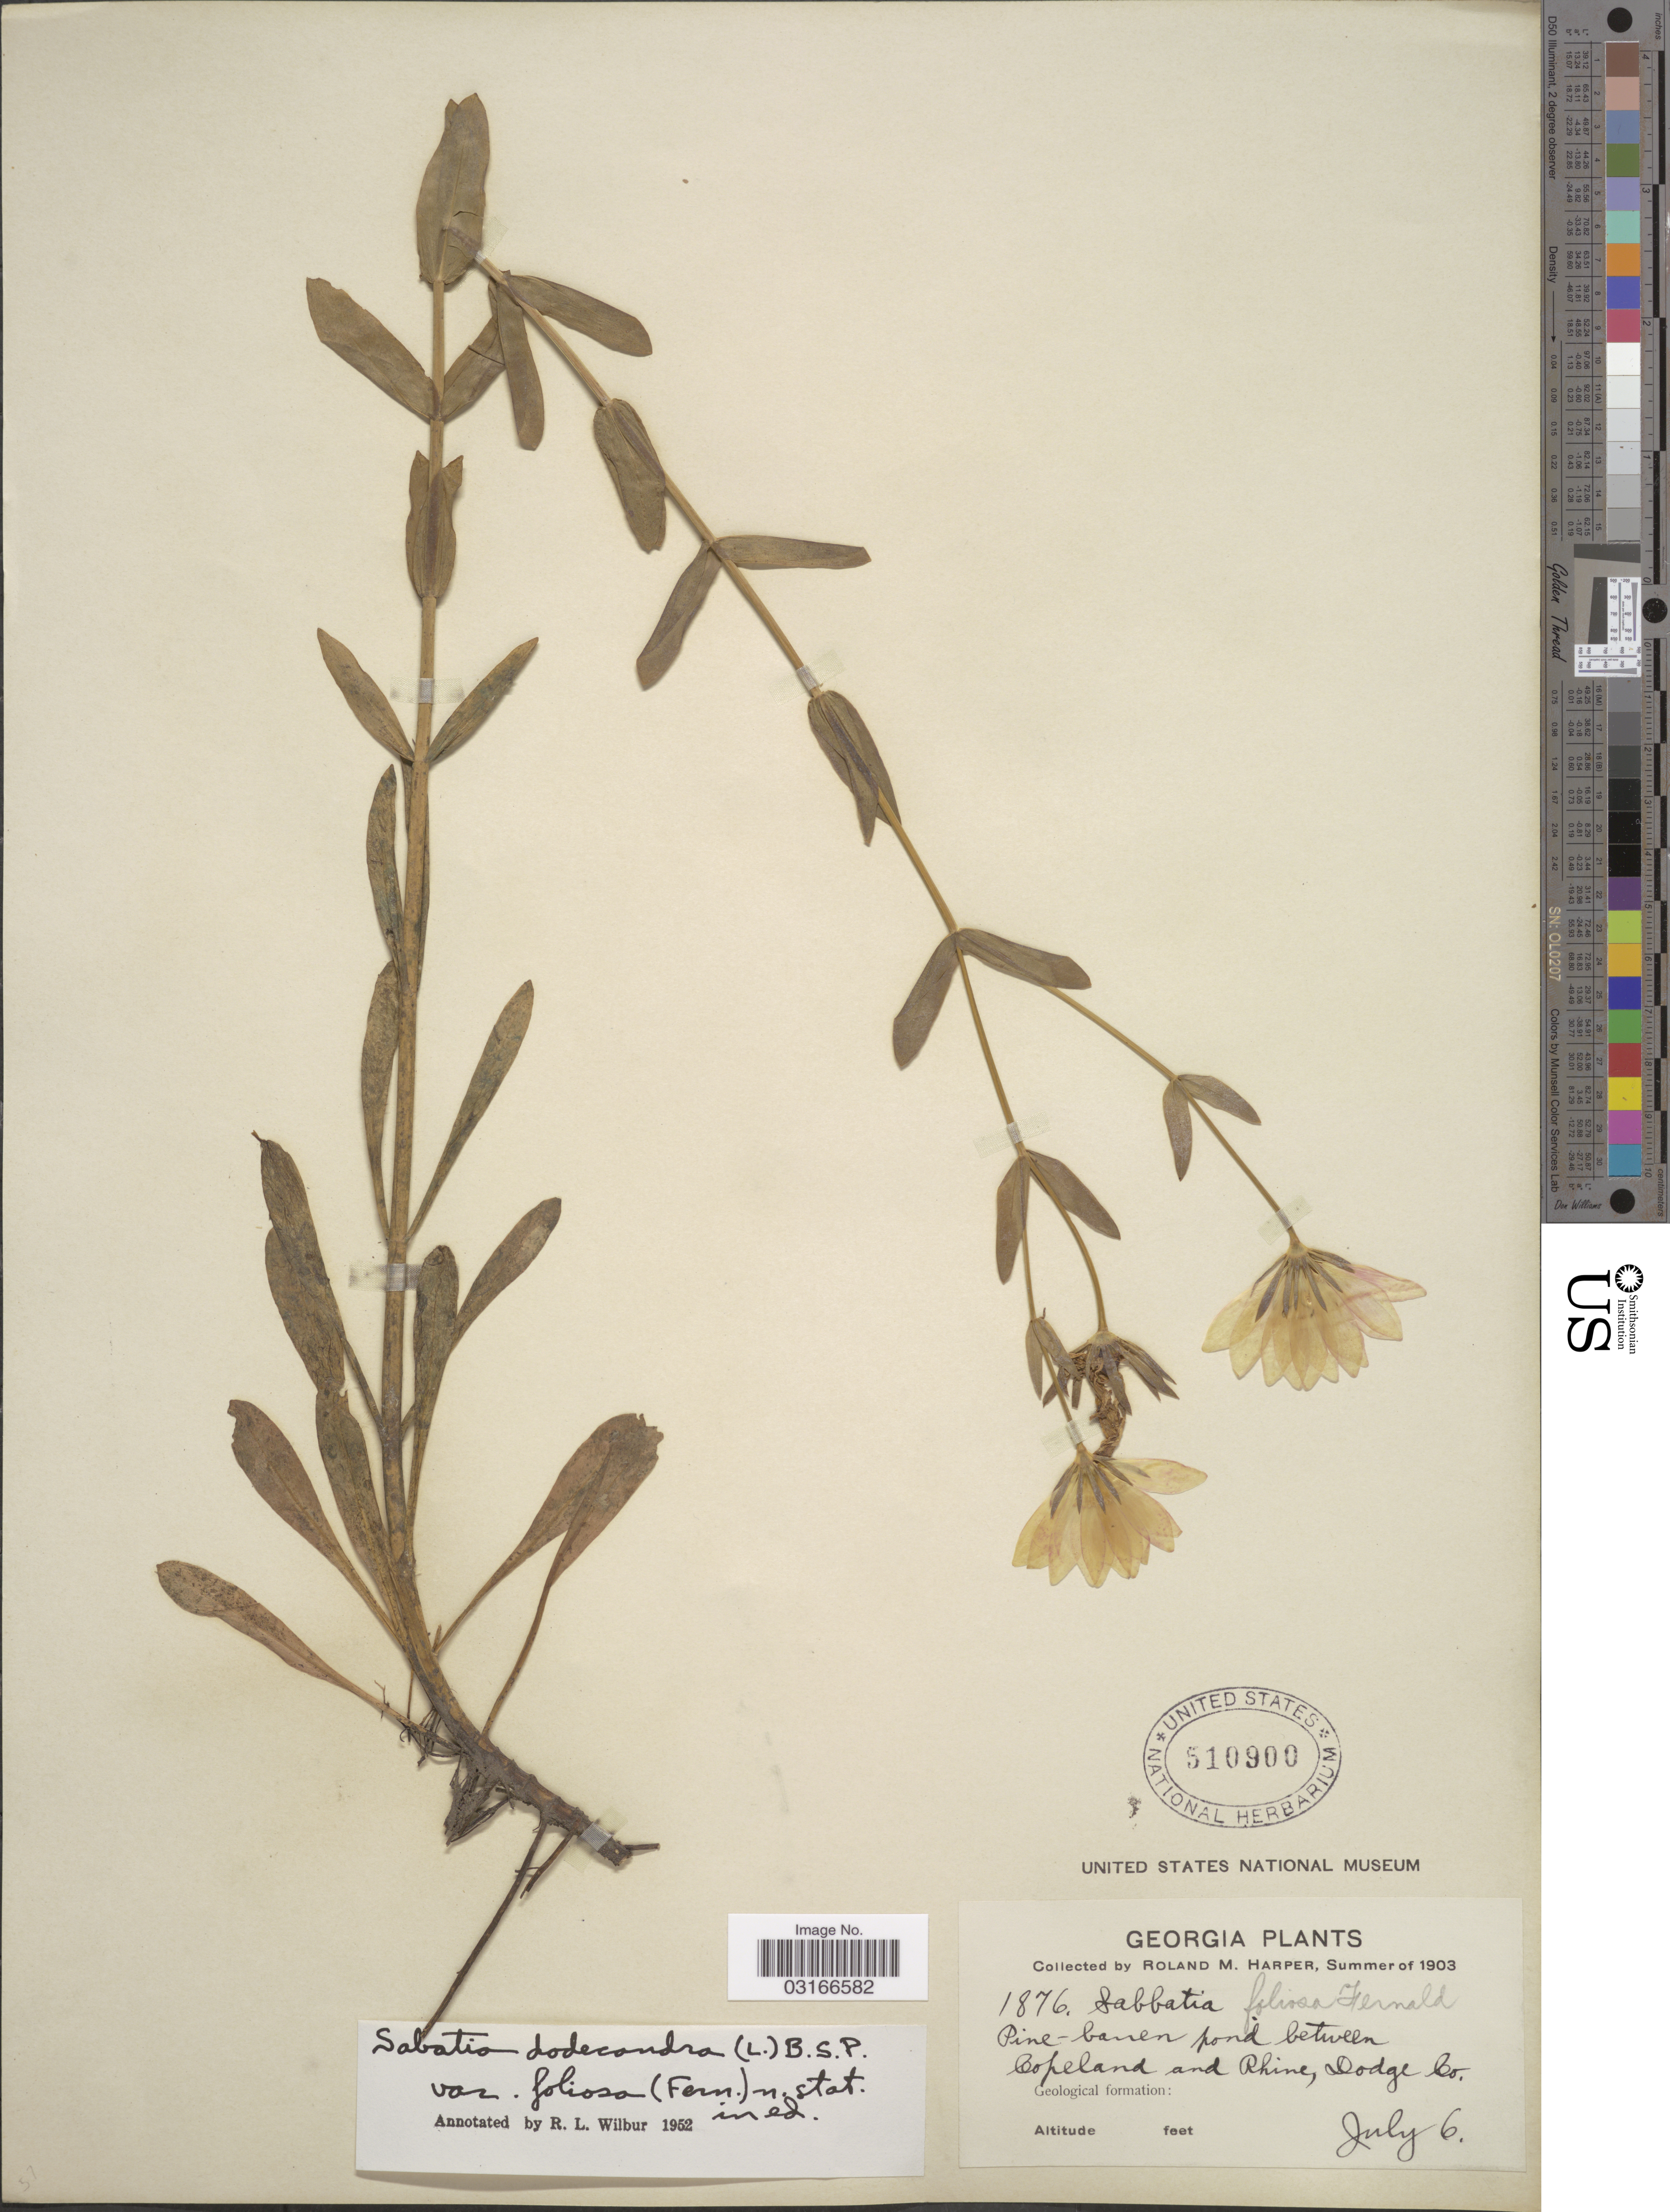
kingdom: Plantae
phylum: Tracheophyta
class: Magnoliopsida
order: Gentianales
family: Gentianaceae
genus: Sabatia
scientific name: Sabatia dodecandra var. foliosa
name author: (Fernald) Wilbur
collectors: R. Harper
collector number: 1876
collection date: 1903-07-06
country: United States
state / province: Georgia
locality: Pine-barren pond between, Copeland and Rhine, Dodge Co.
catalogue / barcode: US 510900